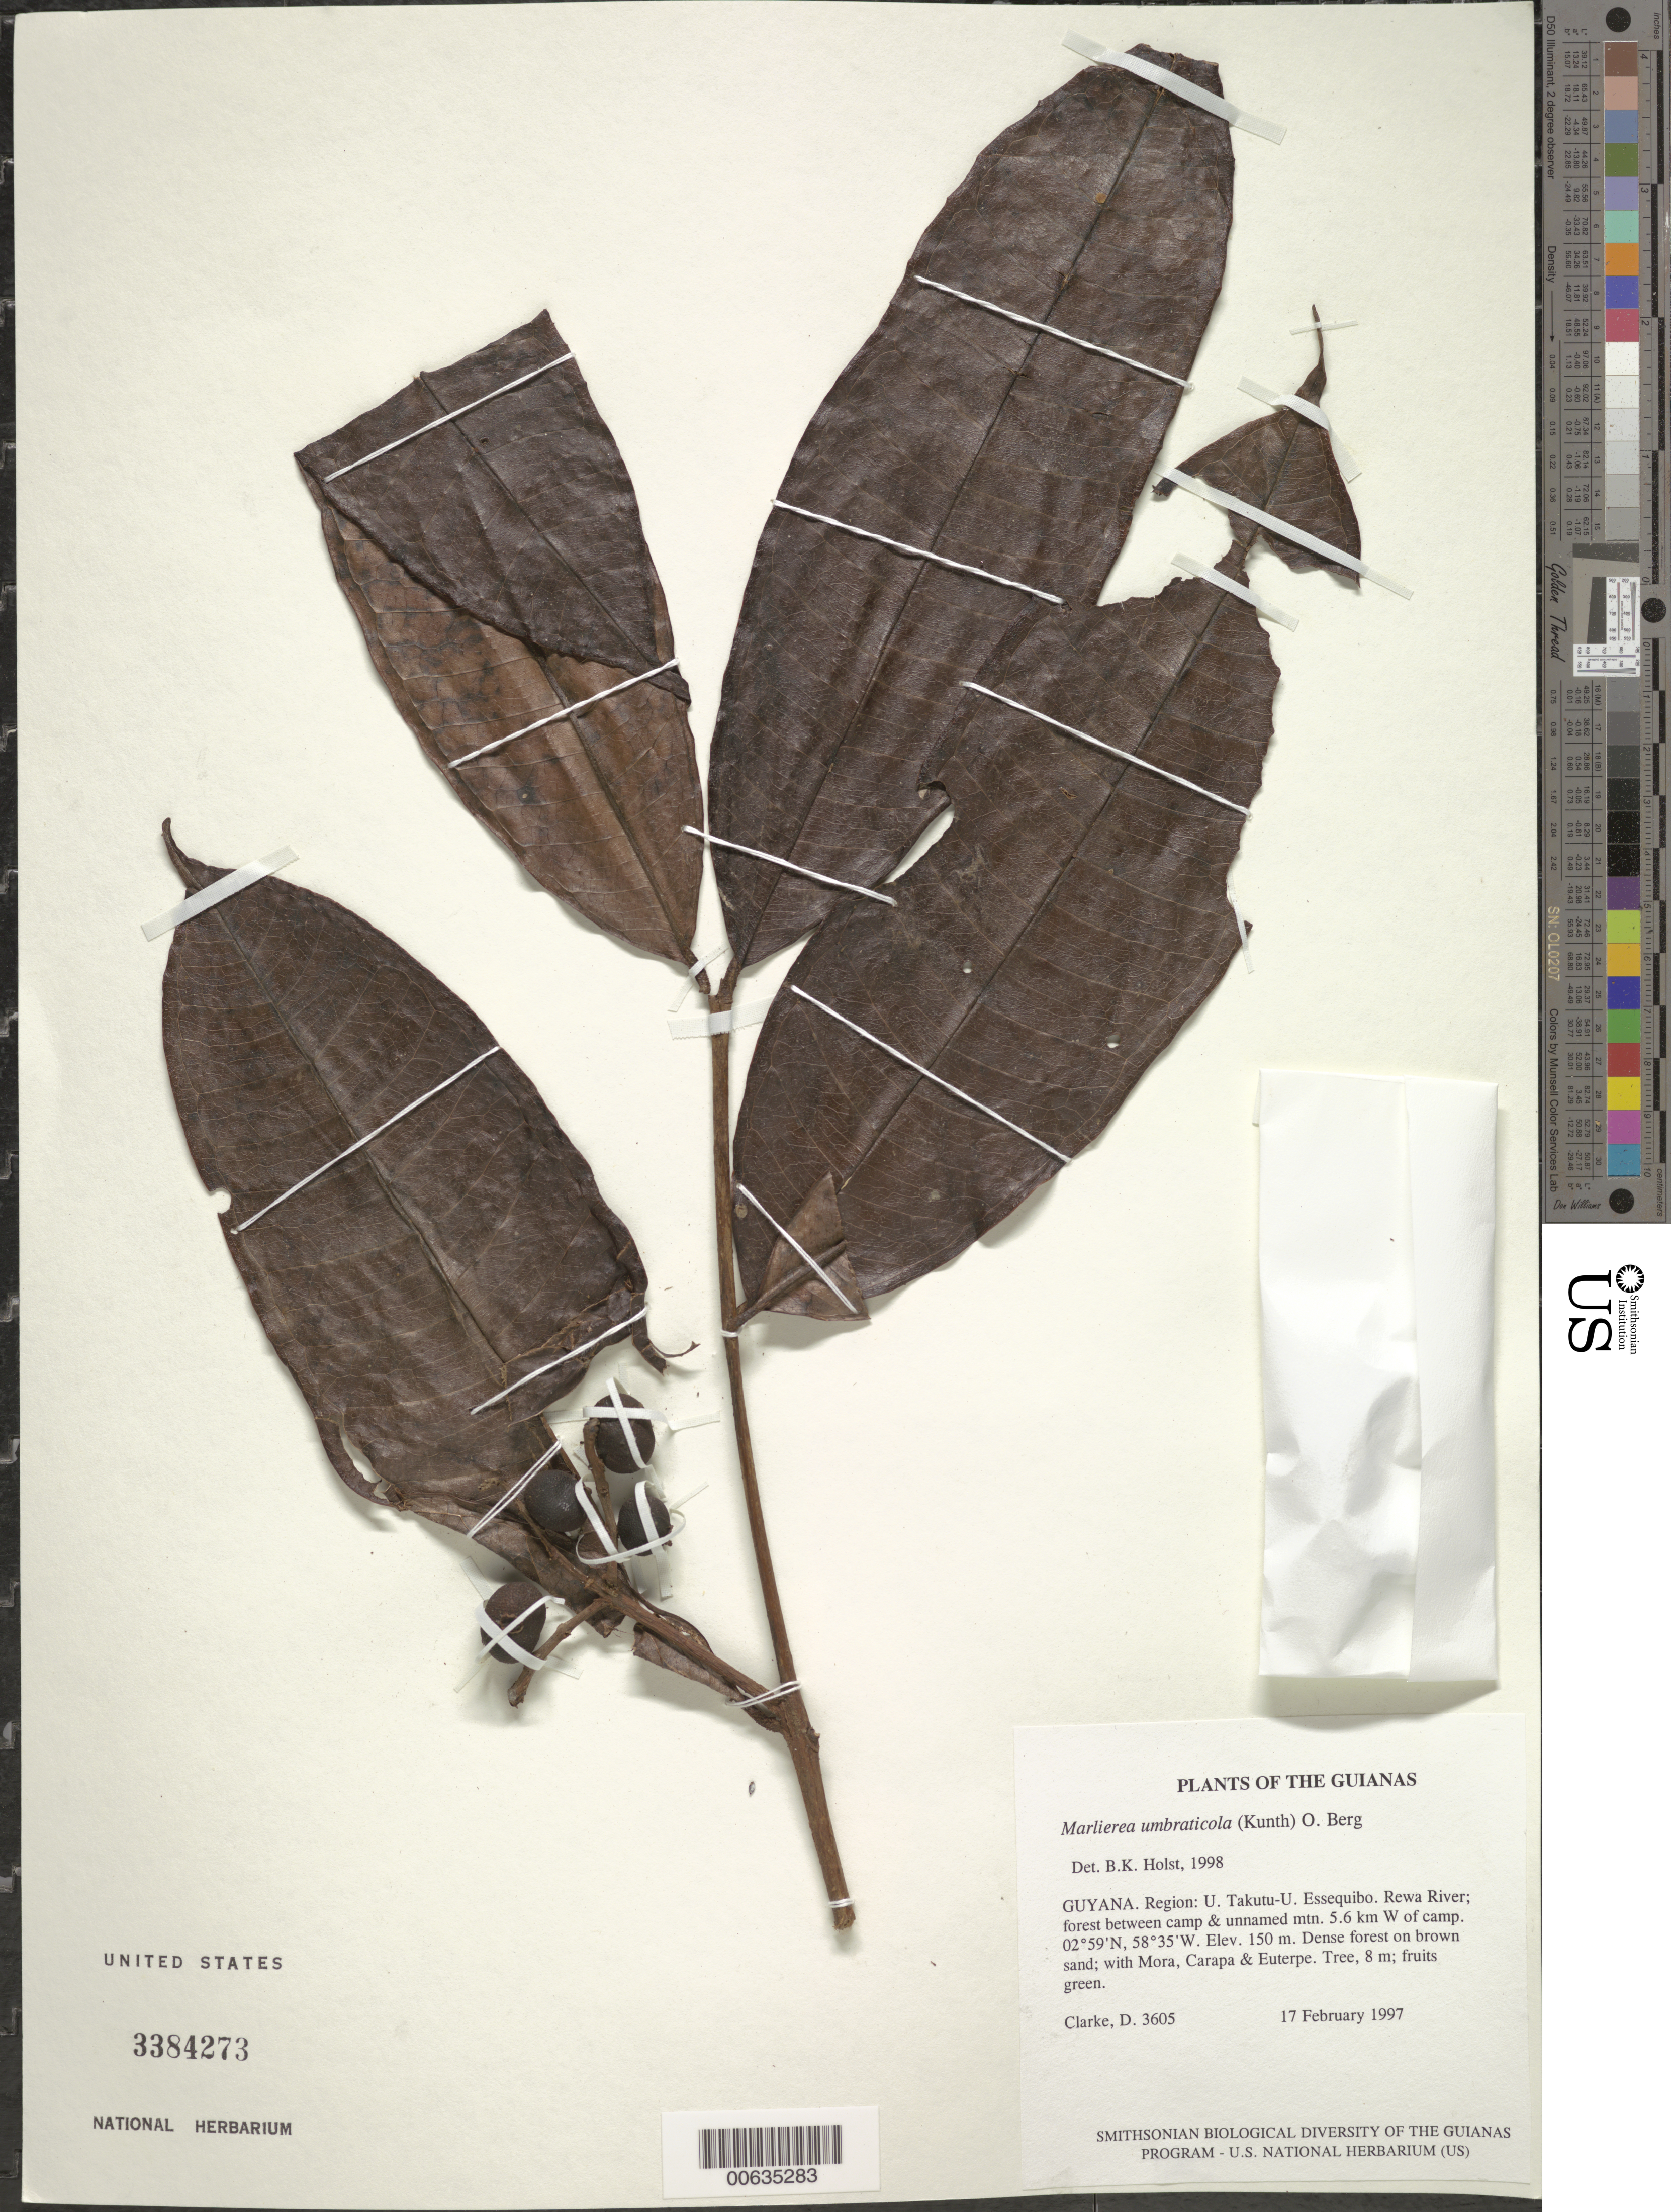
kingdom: Plantae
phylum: Tracheophyta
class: Magnoliopsida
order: Myrtales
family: Myrtaceae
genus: Myrcia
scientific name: Myrcia umbraticola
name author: (Kunth) E. Lucas & C.E. Wilson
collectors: H. D. Clarke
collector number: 3605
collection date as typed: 17 February 1997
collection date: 1997-02-17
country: Guyana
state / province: U. Takutu-U. Essequibo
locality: Rewa River; forest between camp & unnamed mtn. 5.6 km W of camp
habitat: Dense forest on brown sand; with Mora, Carapa & Euterpe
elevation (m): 150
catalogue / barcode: US 3384273